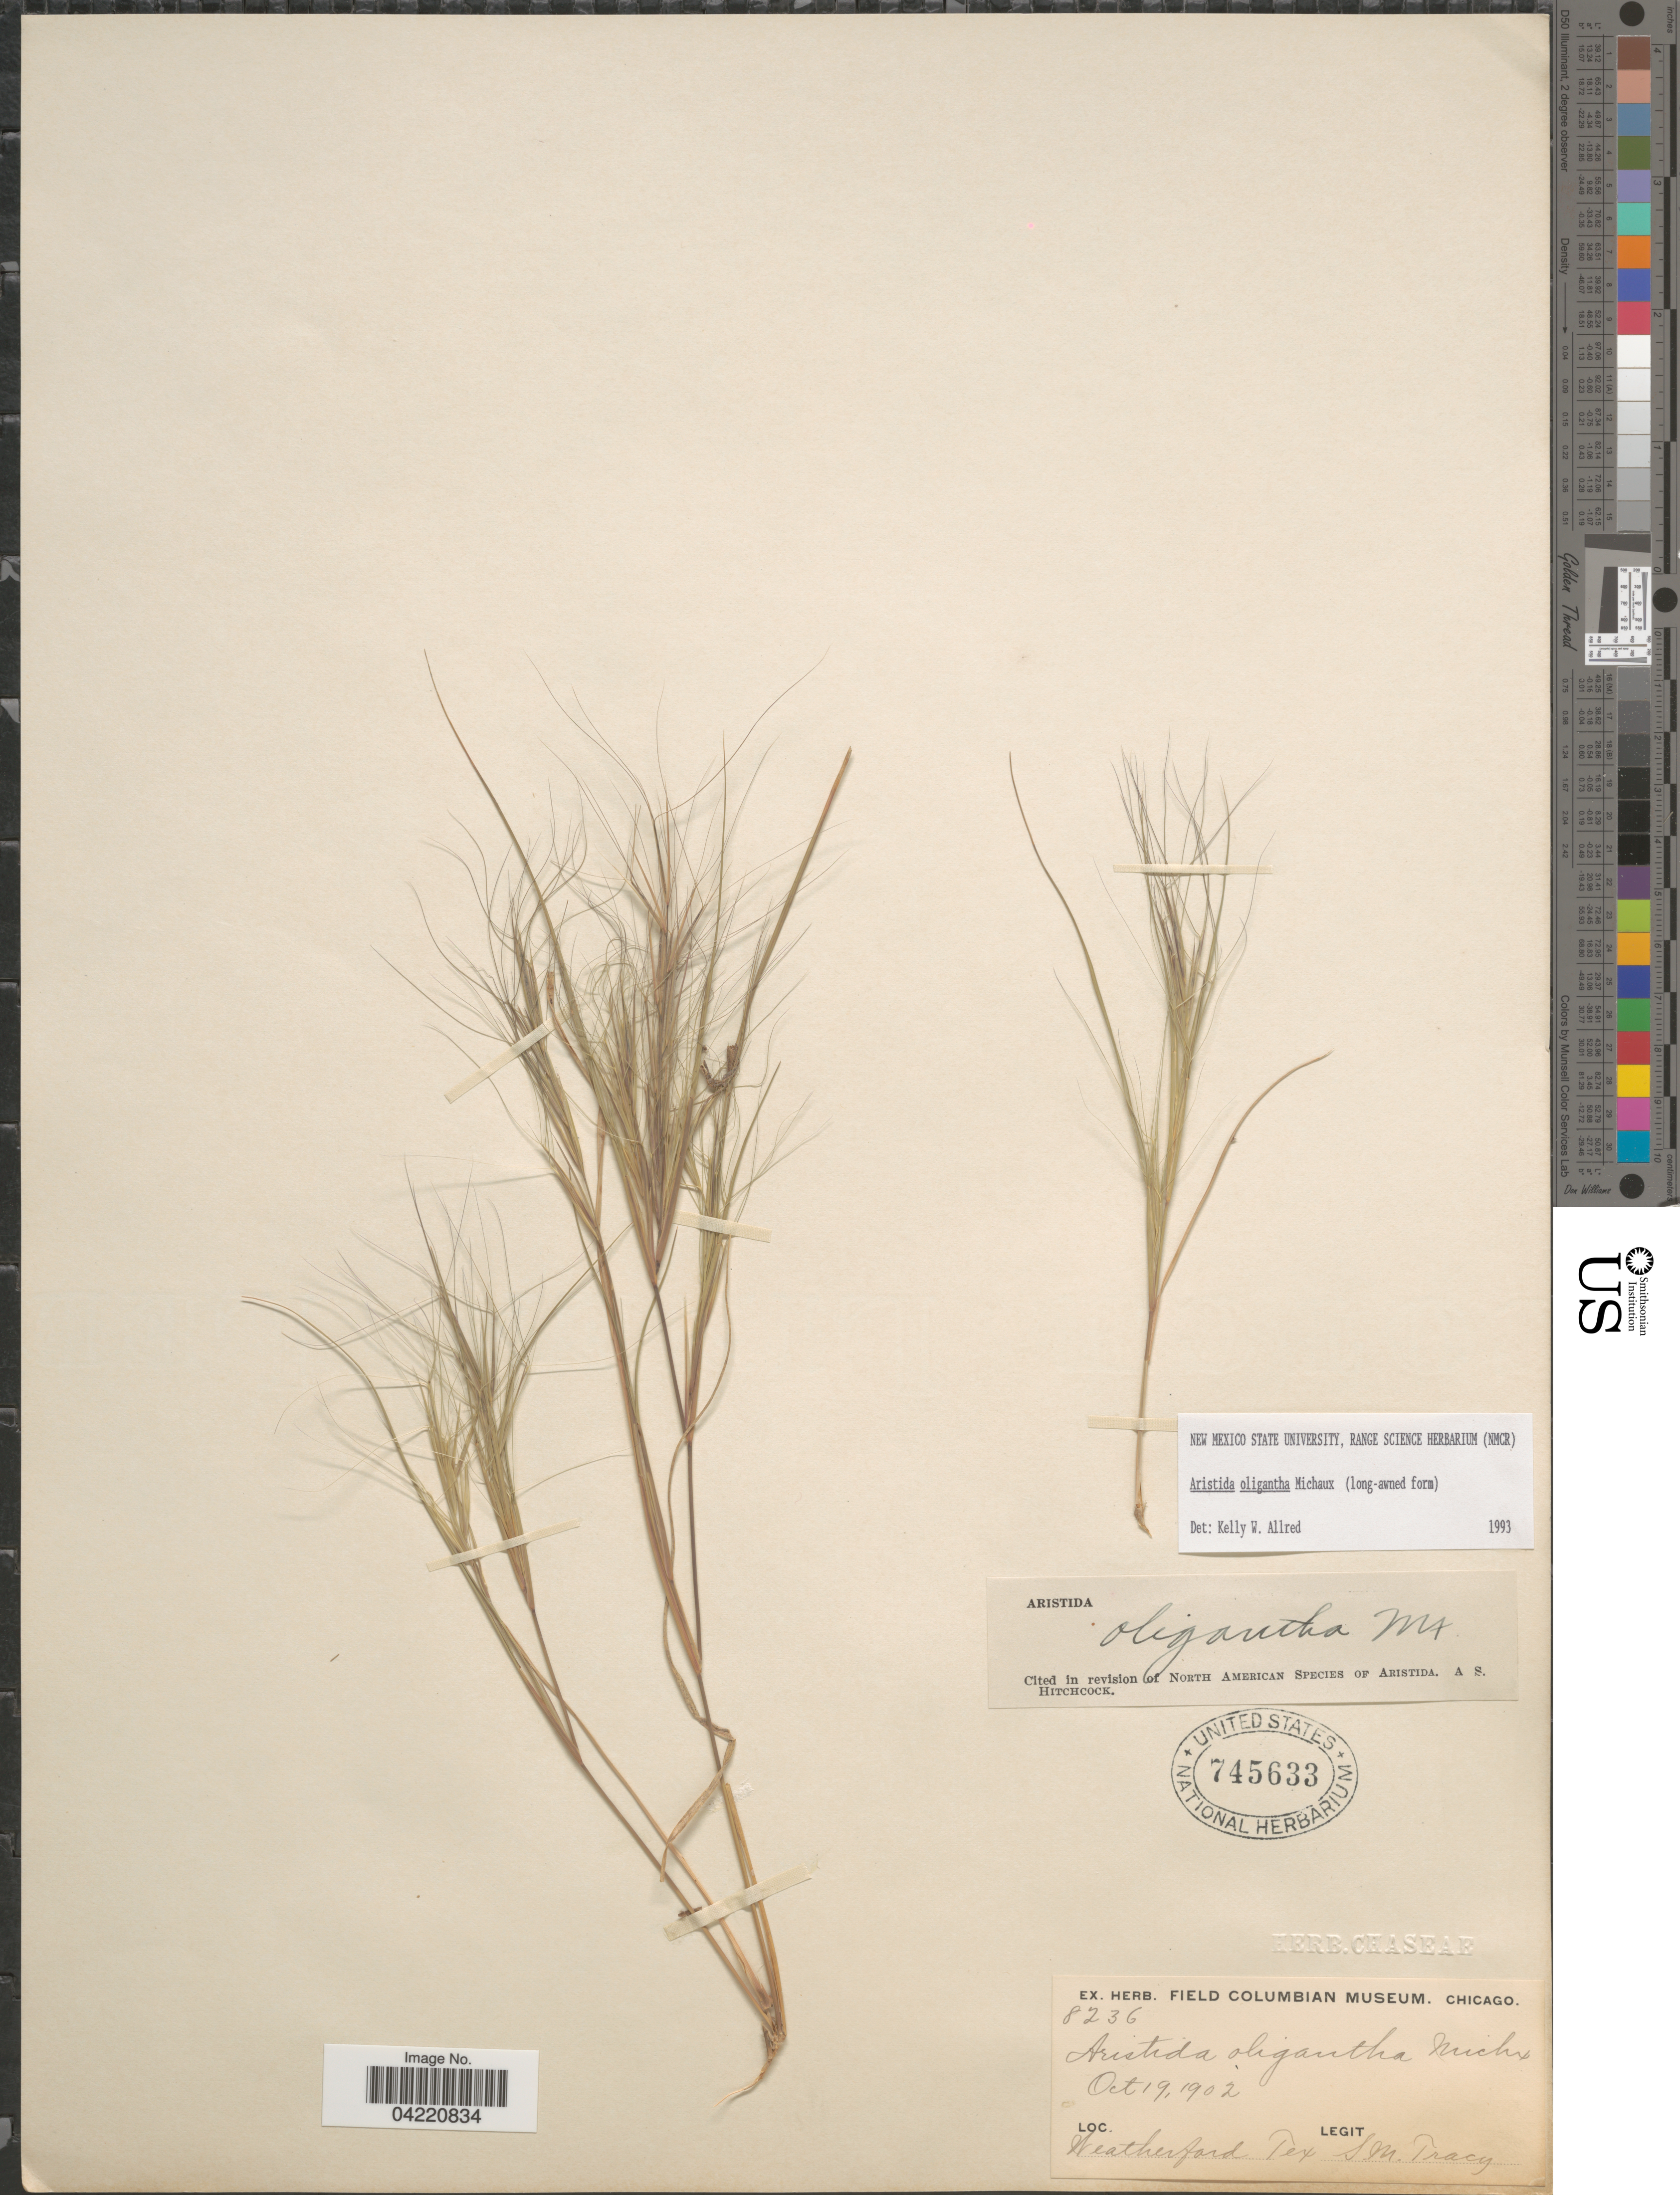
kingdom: Plantae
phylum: Tracheophyta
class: Liliopsida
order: Poales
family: Poaceae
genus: Aristida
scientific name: Aristida oligantha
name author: Michx.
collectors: S. M. Tracy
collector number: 8236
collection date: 1902-10-19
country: United States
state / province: Texas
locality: Weatherford.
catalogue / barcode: US 745633